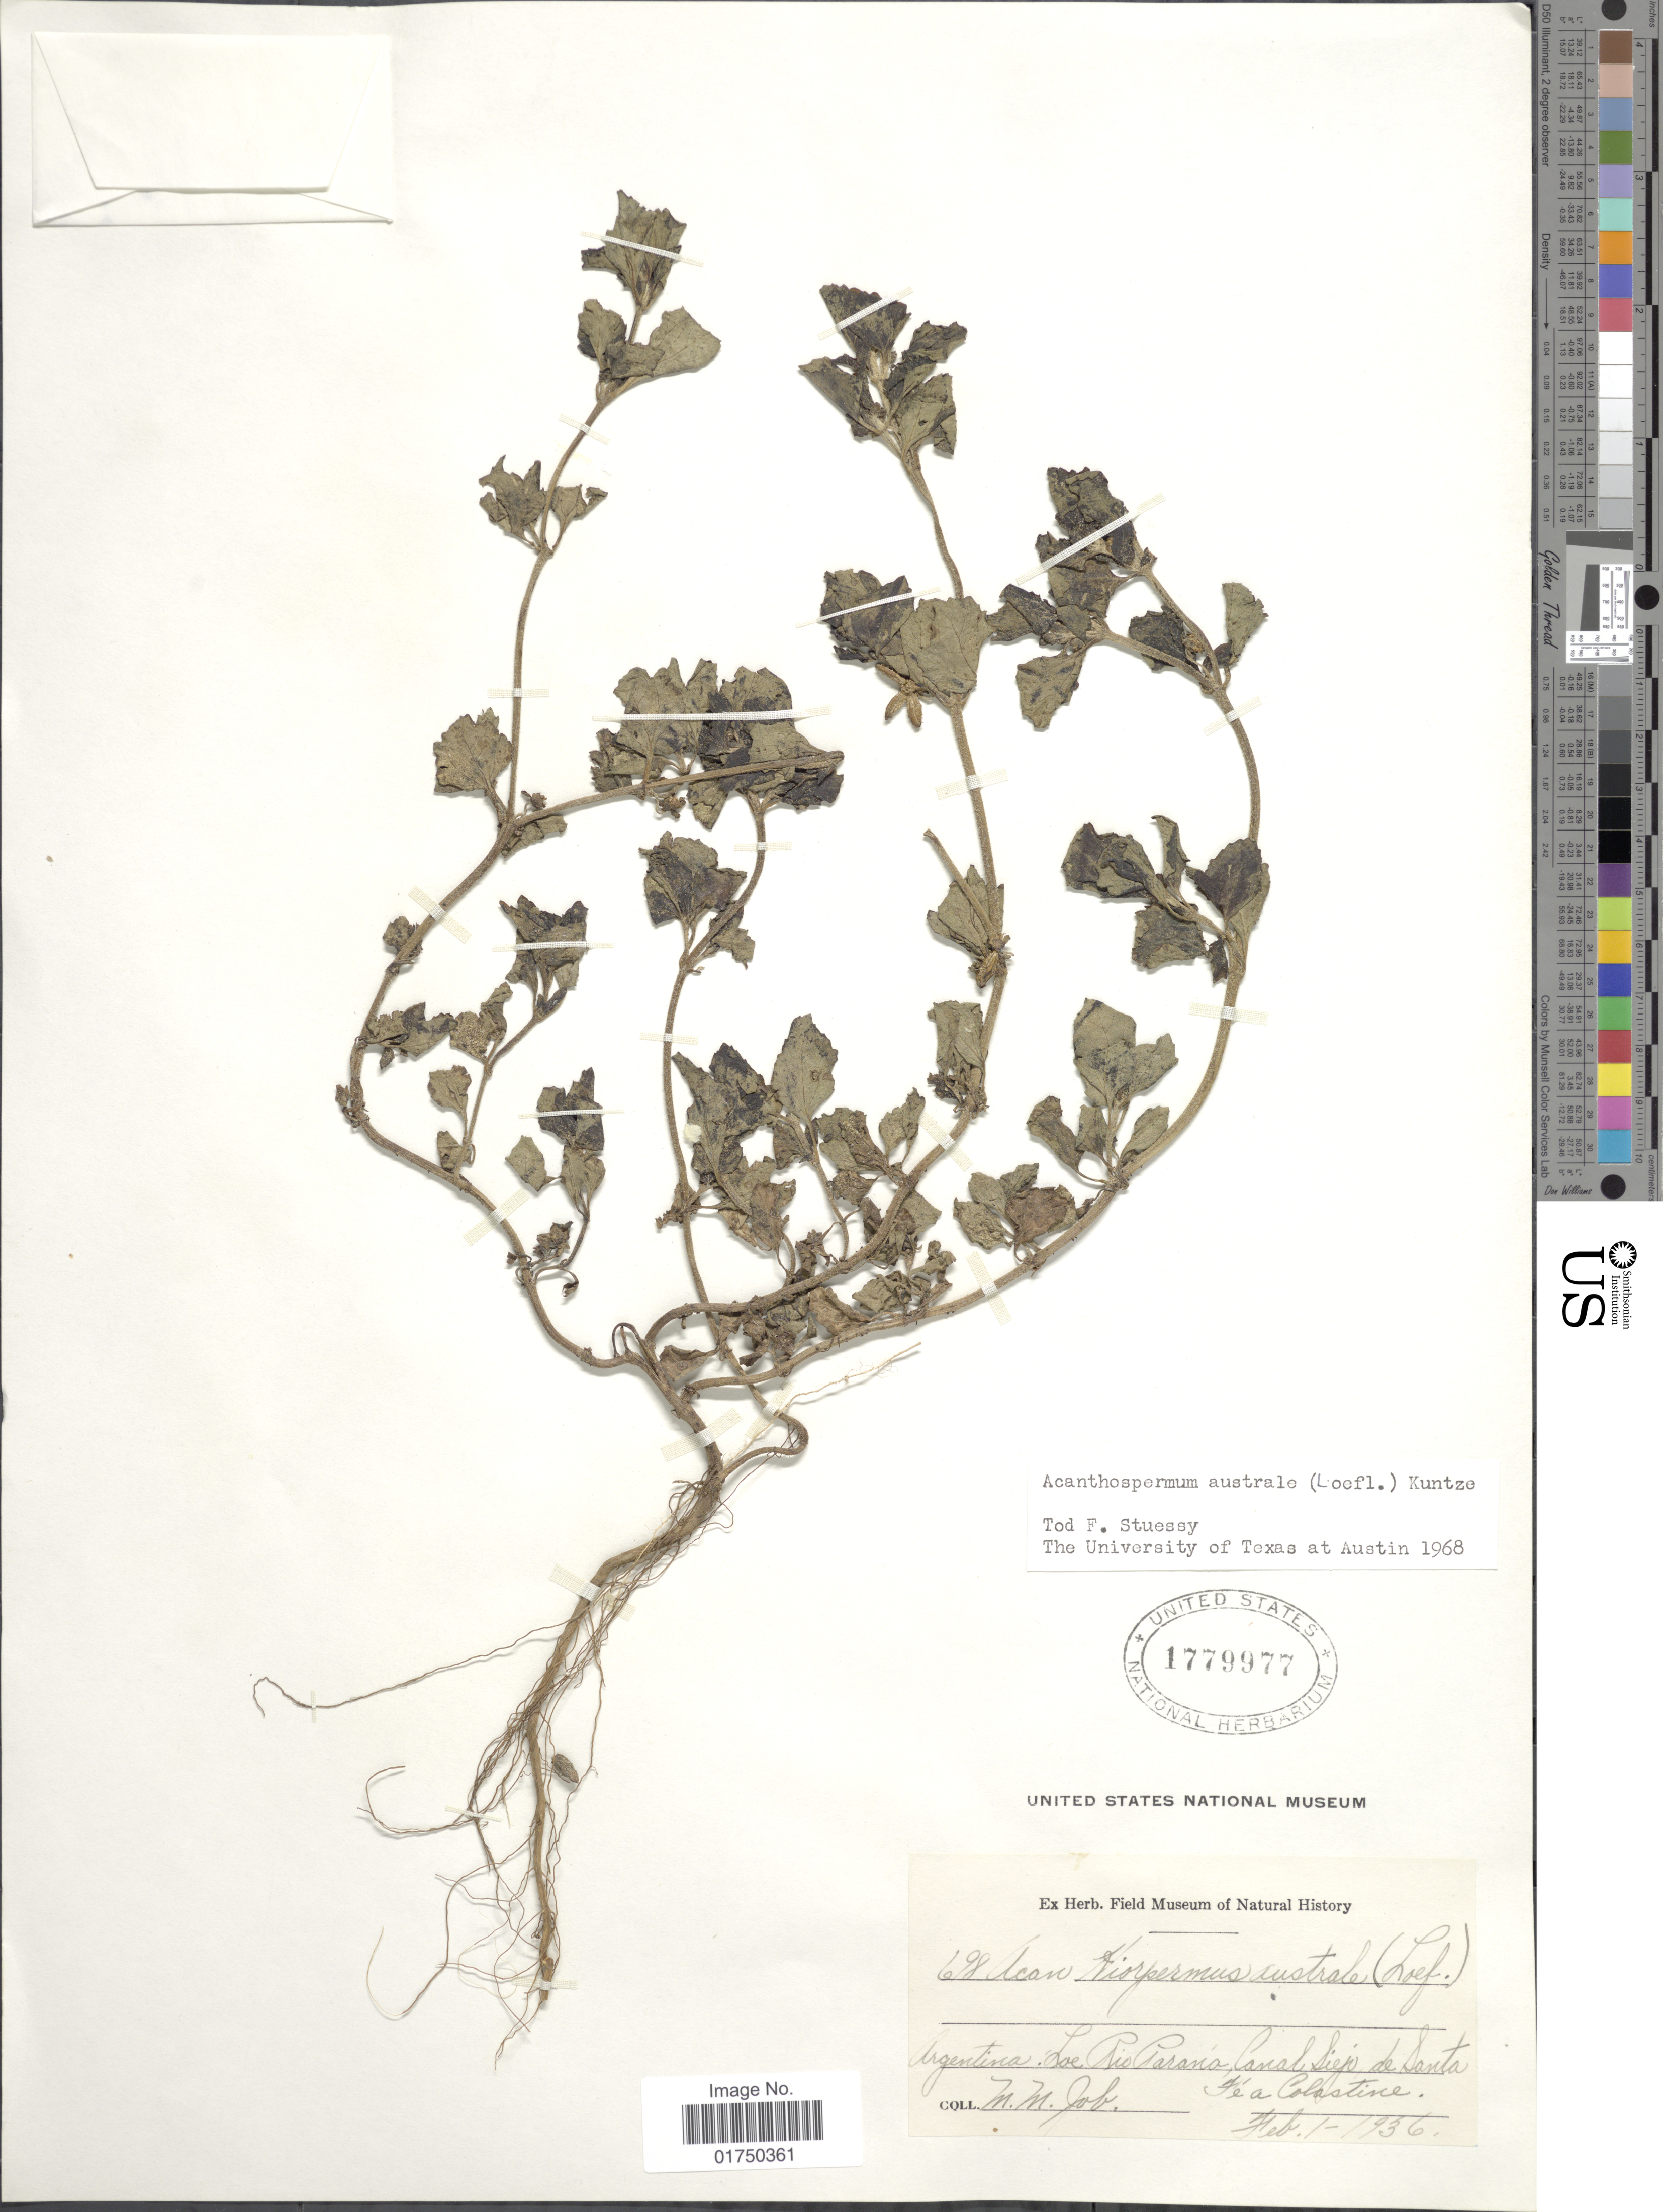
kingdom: Plantae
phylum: Tracheophyta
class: Magnoliopsida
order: Asterales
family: Asteraceae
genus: Acanthospermum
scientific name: Acanthospermum australe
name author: (Loefl.) Kuntze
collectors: M. Job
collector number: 698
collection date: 1936-02-01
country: Argentina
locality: Argentina. Rio Paraná, Canal Siejo de Santa Fé a Colastine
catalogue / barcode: US 1779977